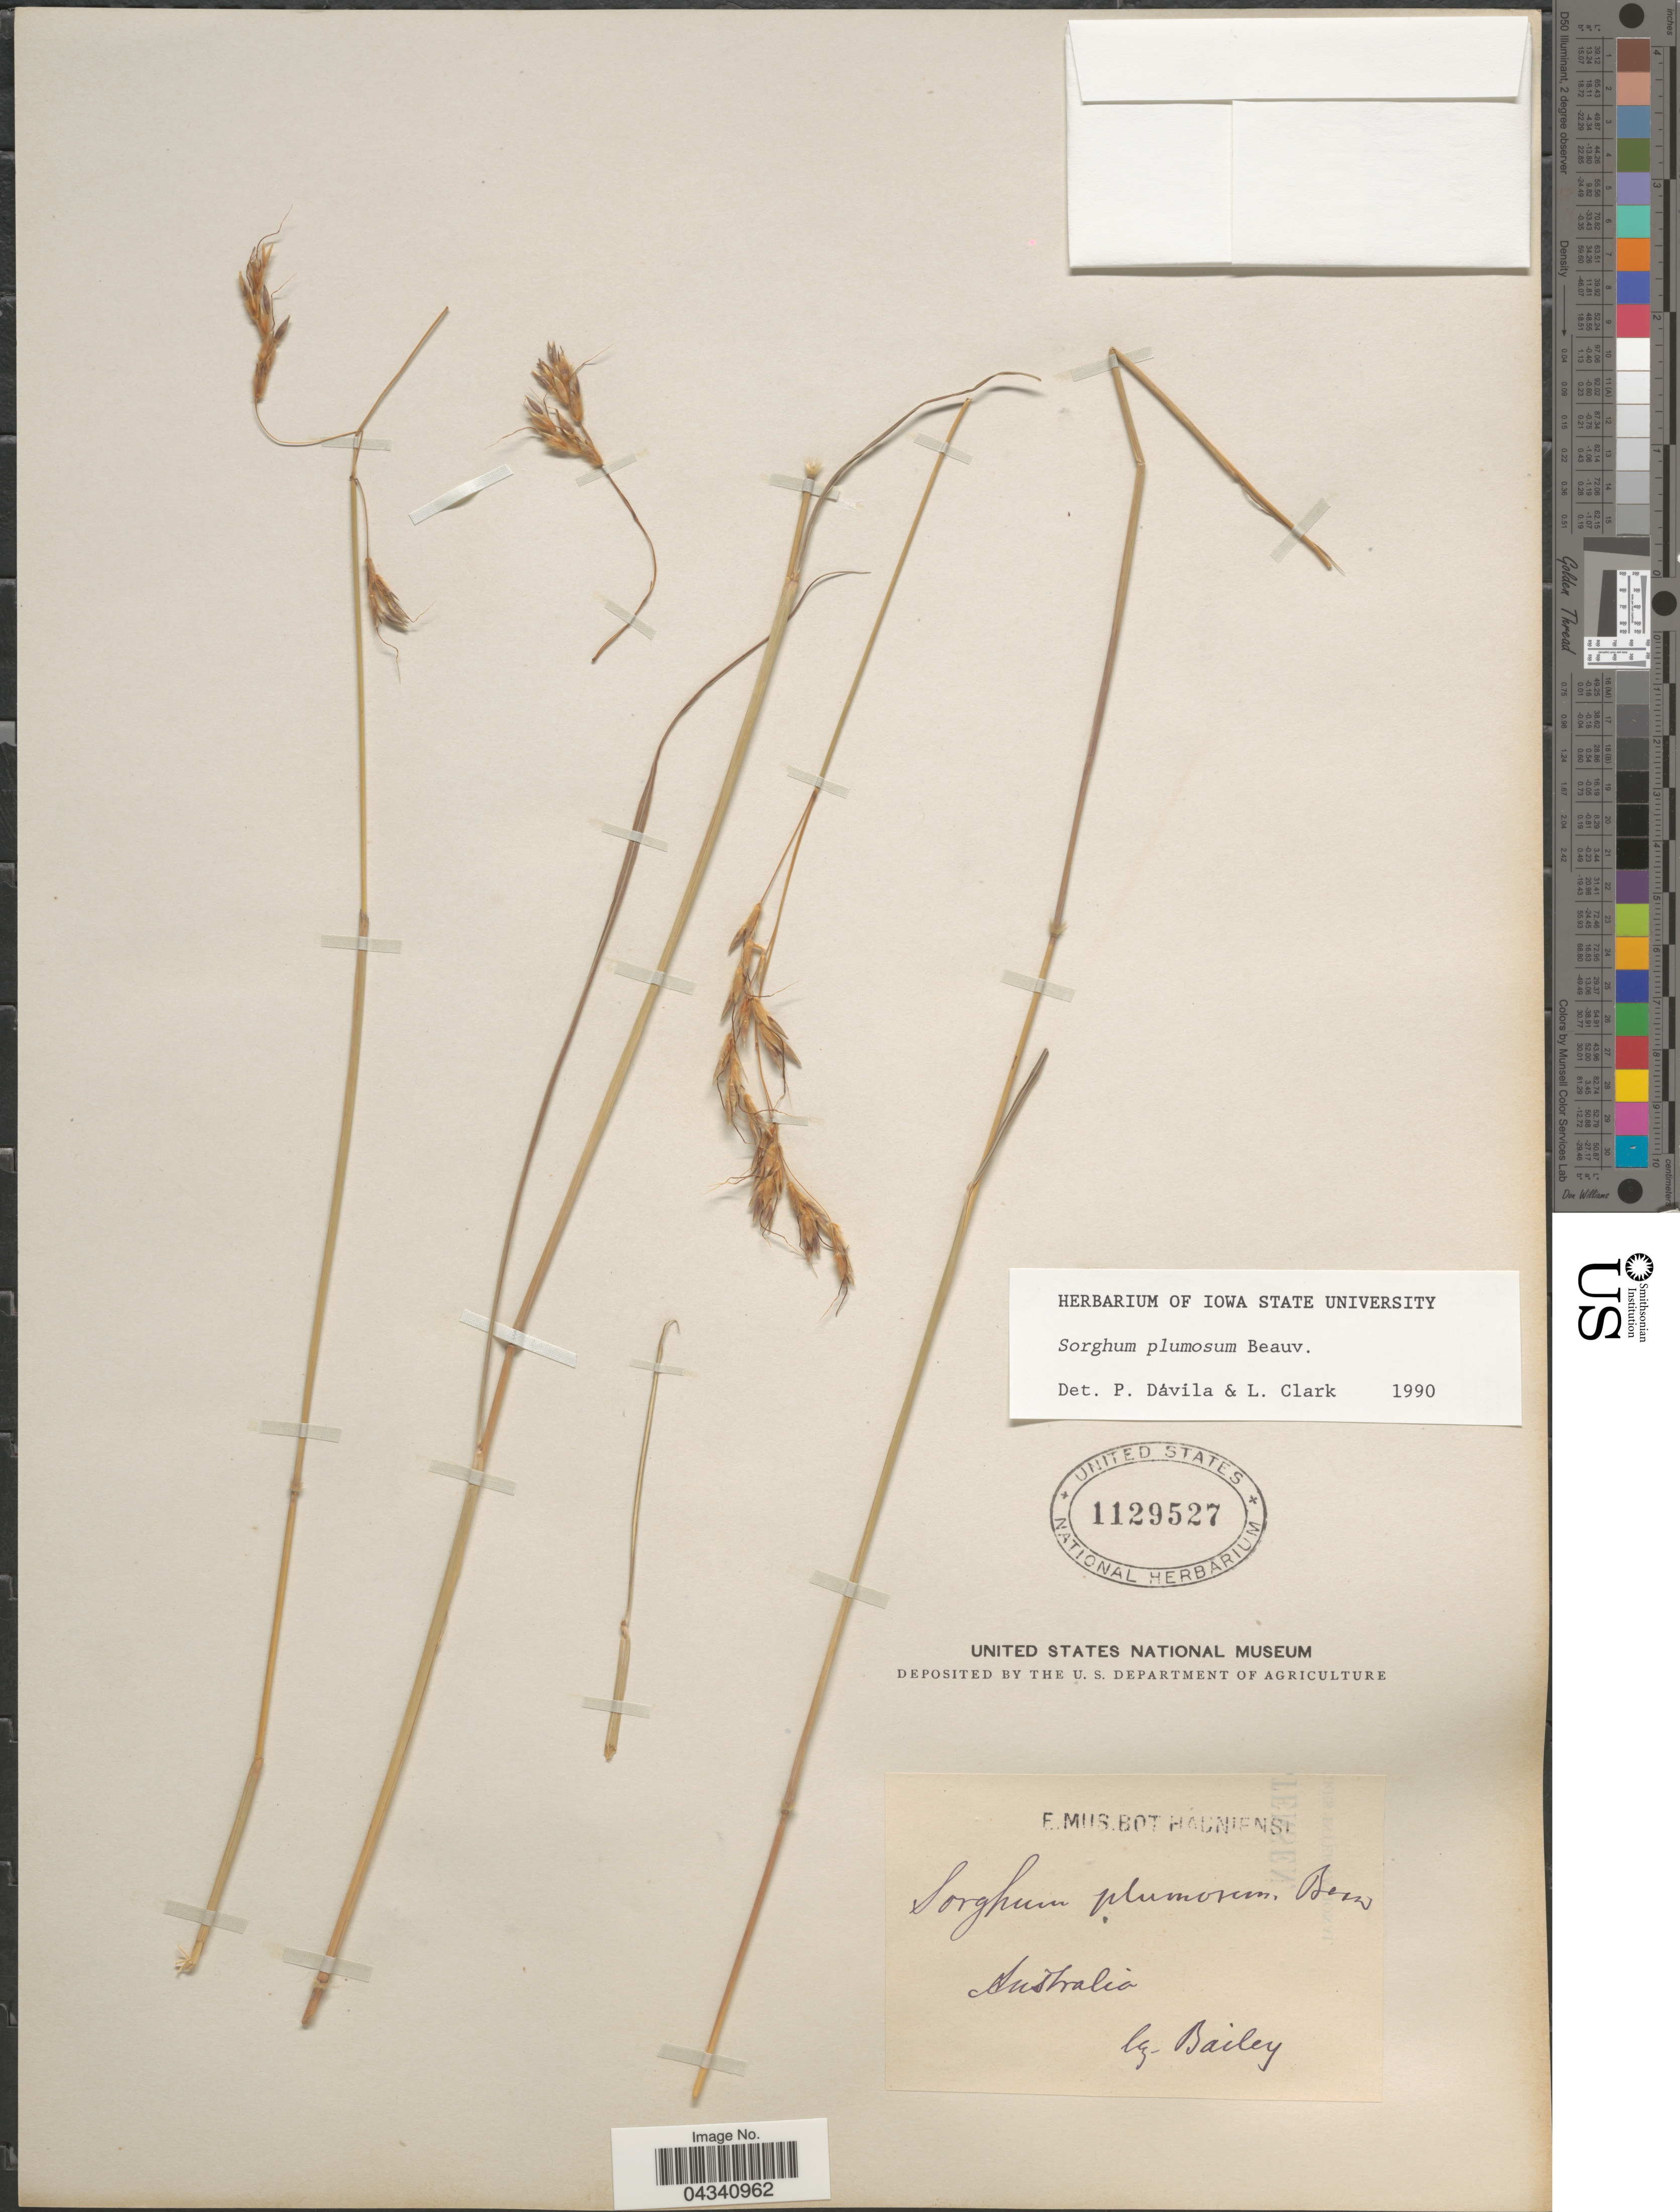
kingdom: Plantae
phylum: Tracheophyta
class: Liliopsida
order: Poales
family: Poaceae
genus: Sorghum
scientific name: Sorghum plumosum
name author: (R. Br.) P. Beauv.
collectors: Bailey, --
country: Australia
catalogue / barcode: US 1129527